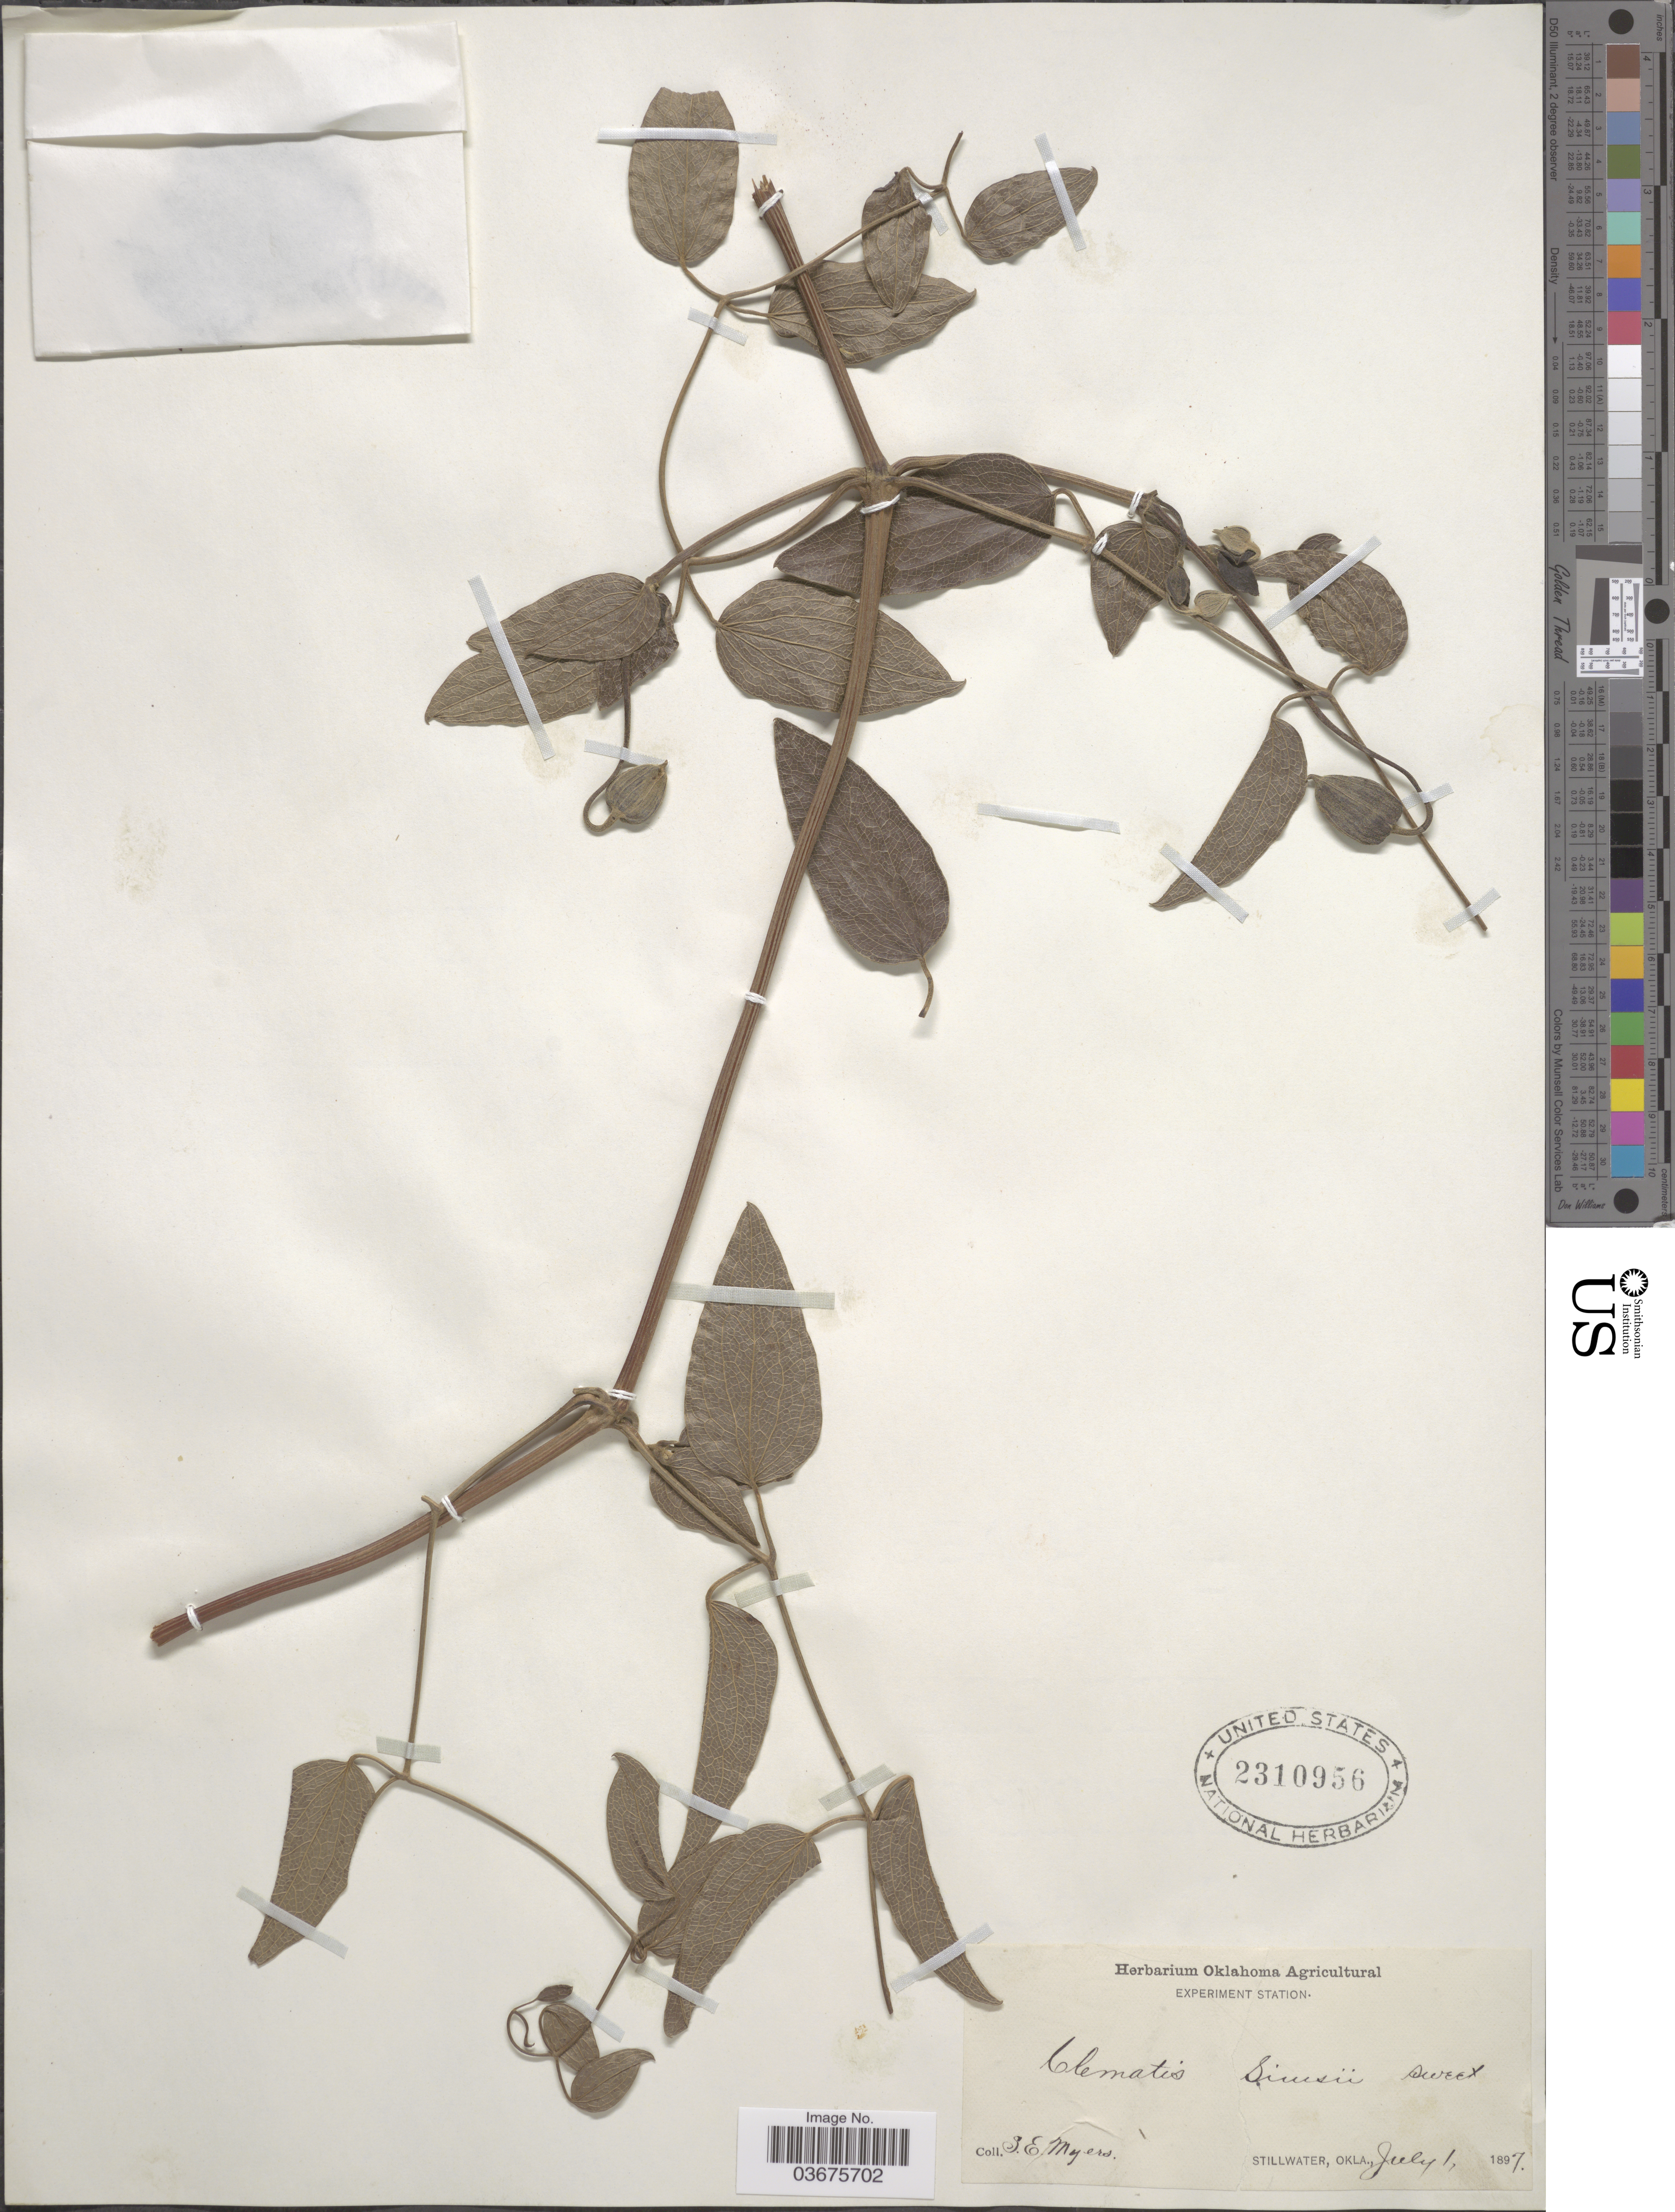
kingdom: Plantae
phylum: Tracheophyta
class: Magnoliopsida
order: Ranunculales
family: Ranunculaceae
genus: Clematis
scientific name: Clematis sp.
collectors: S. Myers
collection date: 1897-07-01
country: United States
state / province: Oklahoma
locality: Stillwater.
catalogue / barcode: US 2310956